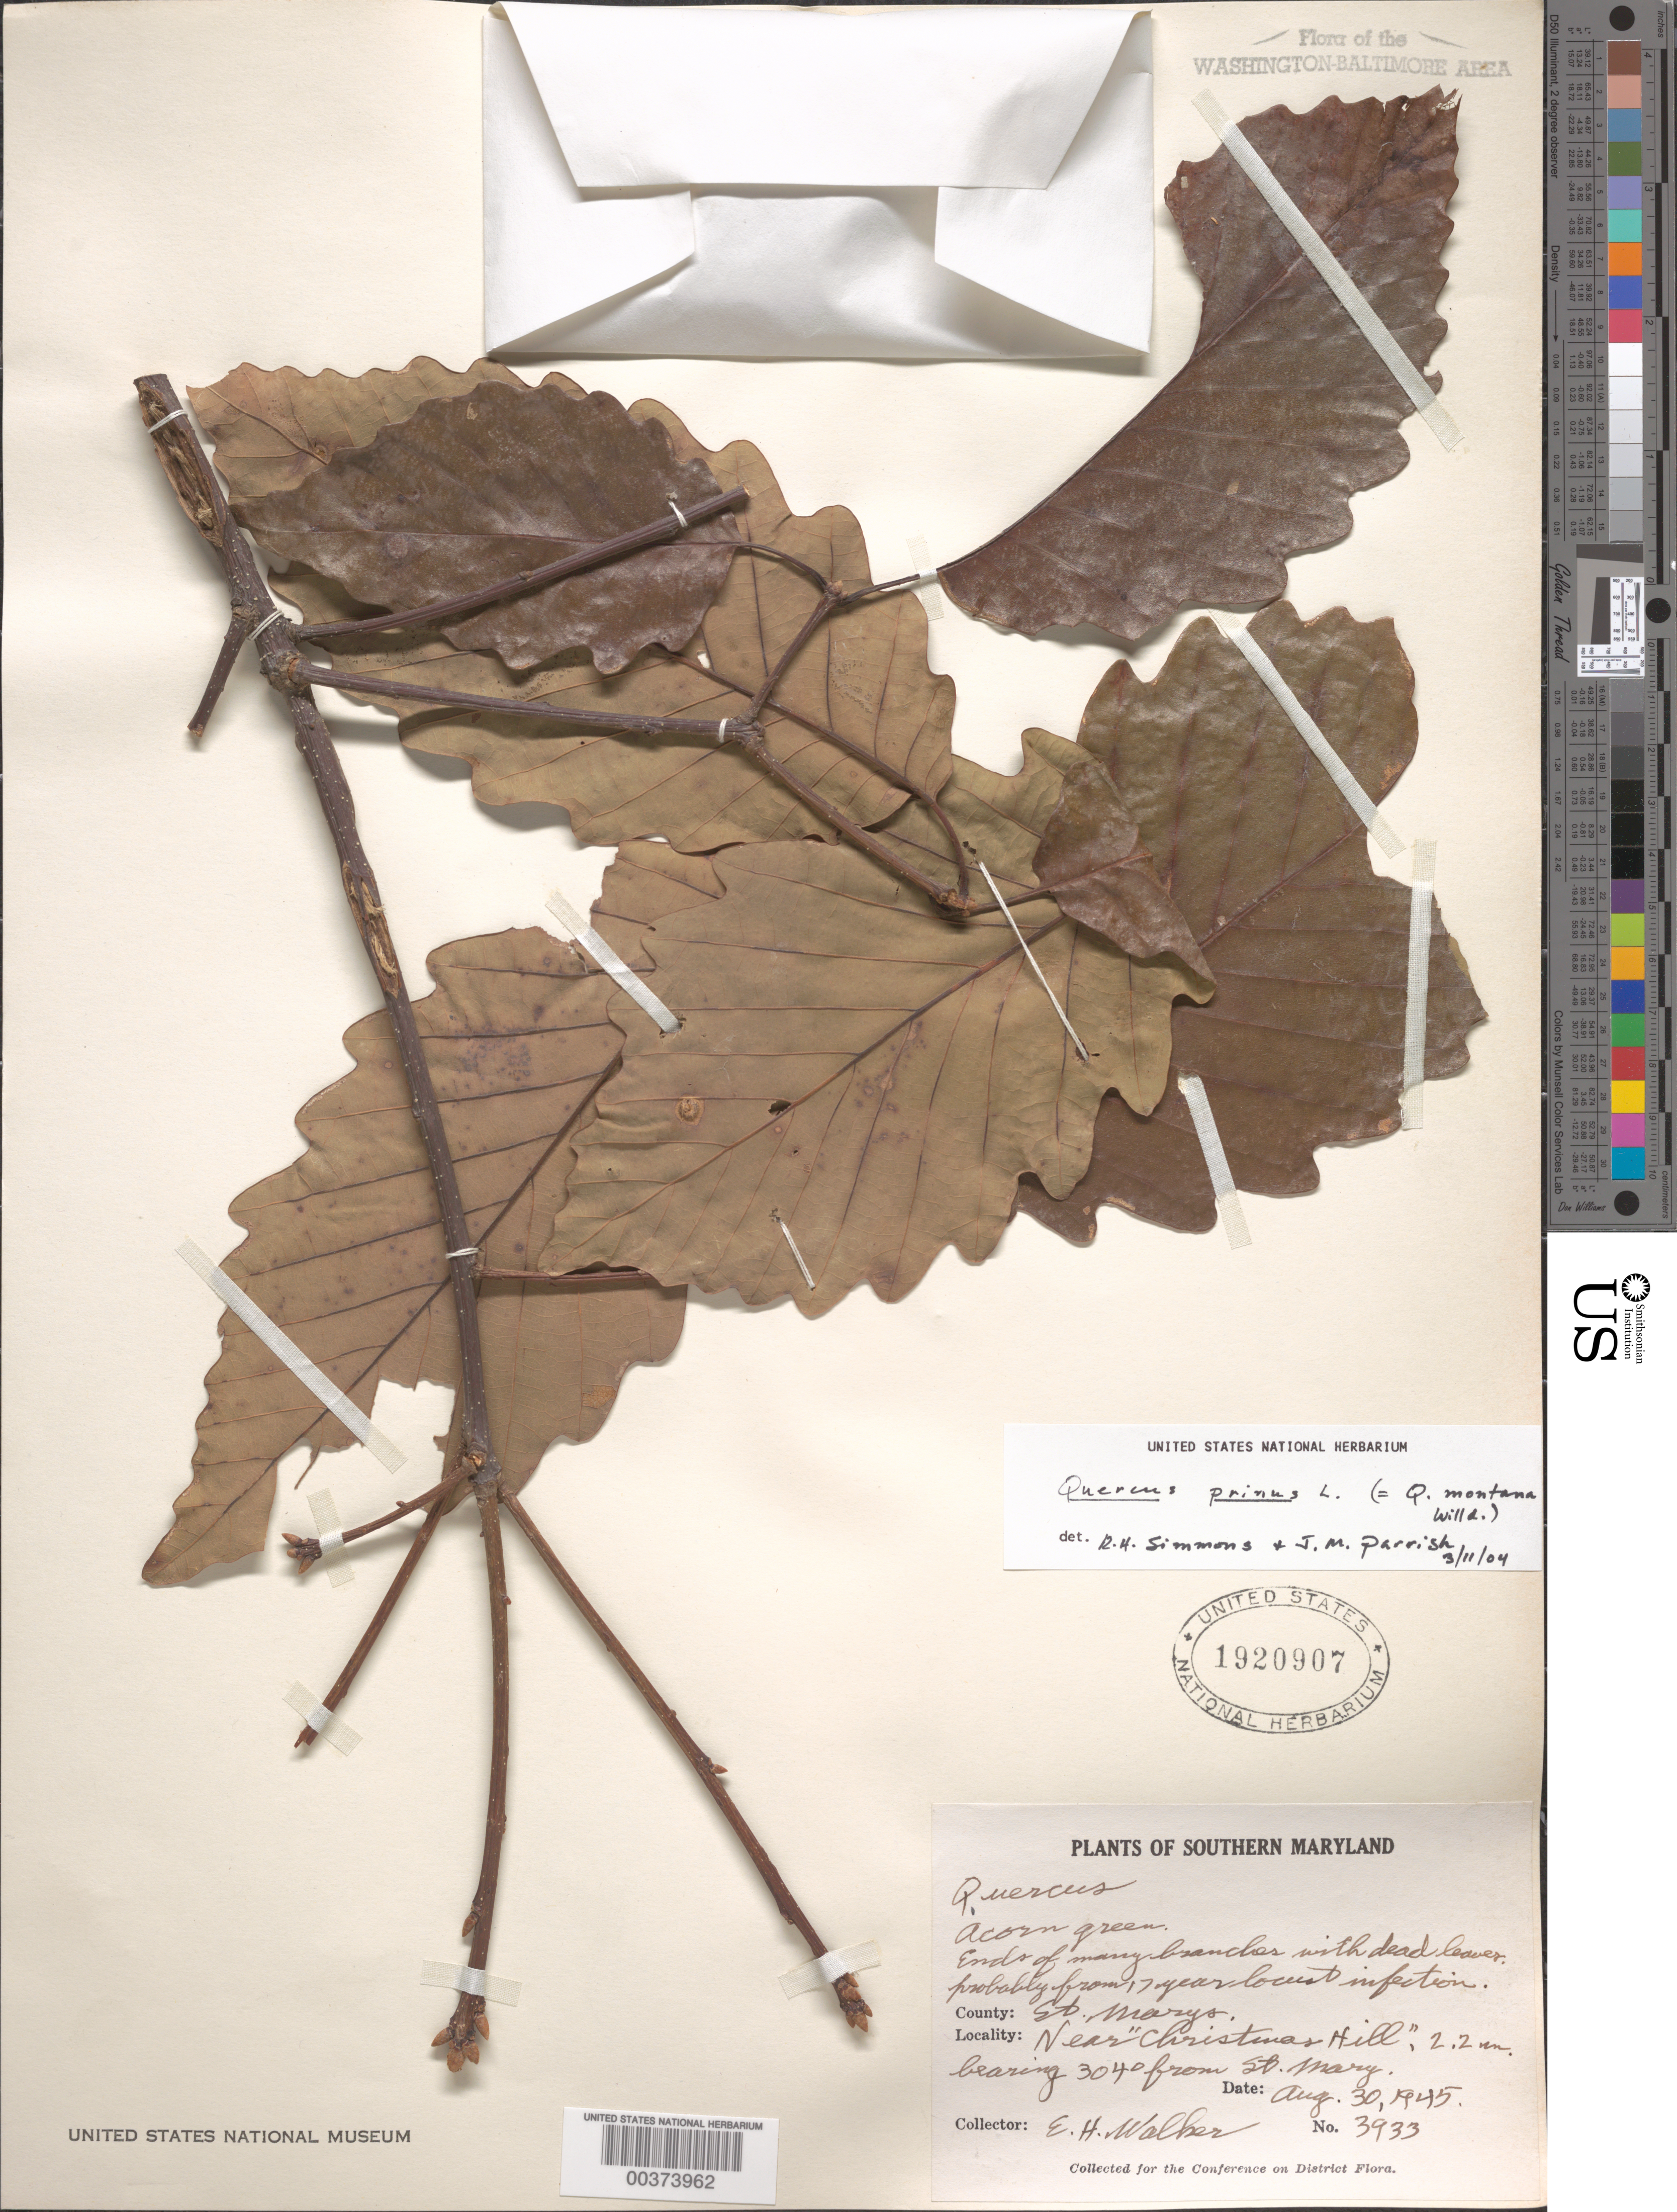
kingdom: Plantae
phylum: Tracheophyta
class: Magnoliopsida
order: Fagales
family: Fagaceae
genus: Quercus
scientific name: Quercus montana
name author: Willd.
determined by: Simmons, R. H., (UNITED STATES)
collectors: E. H. Walker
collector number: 3933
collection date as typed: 30 Aug 1945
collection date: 1945-08-30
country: United States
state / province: Maryland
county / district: St. Mary's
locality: Christmas Hill, St. Marys vicinity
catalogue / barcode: US 1920907